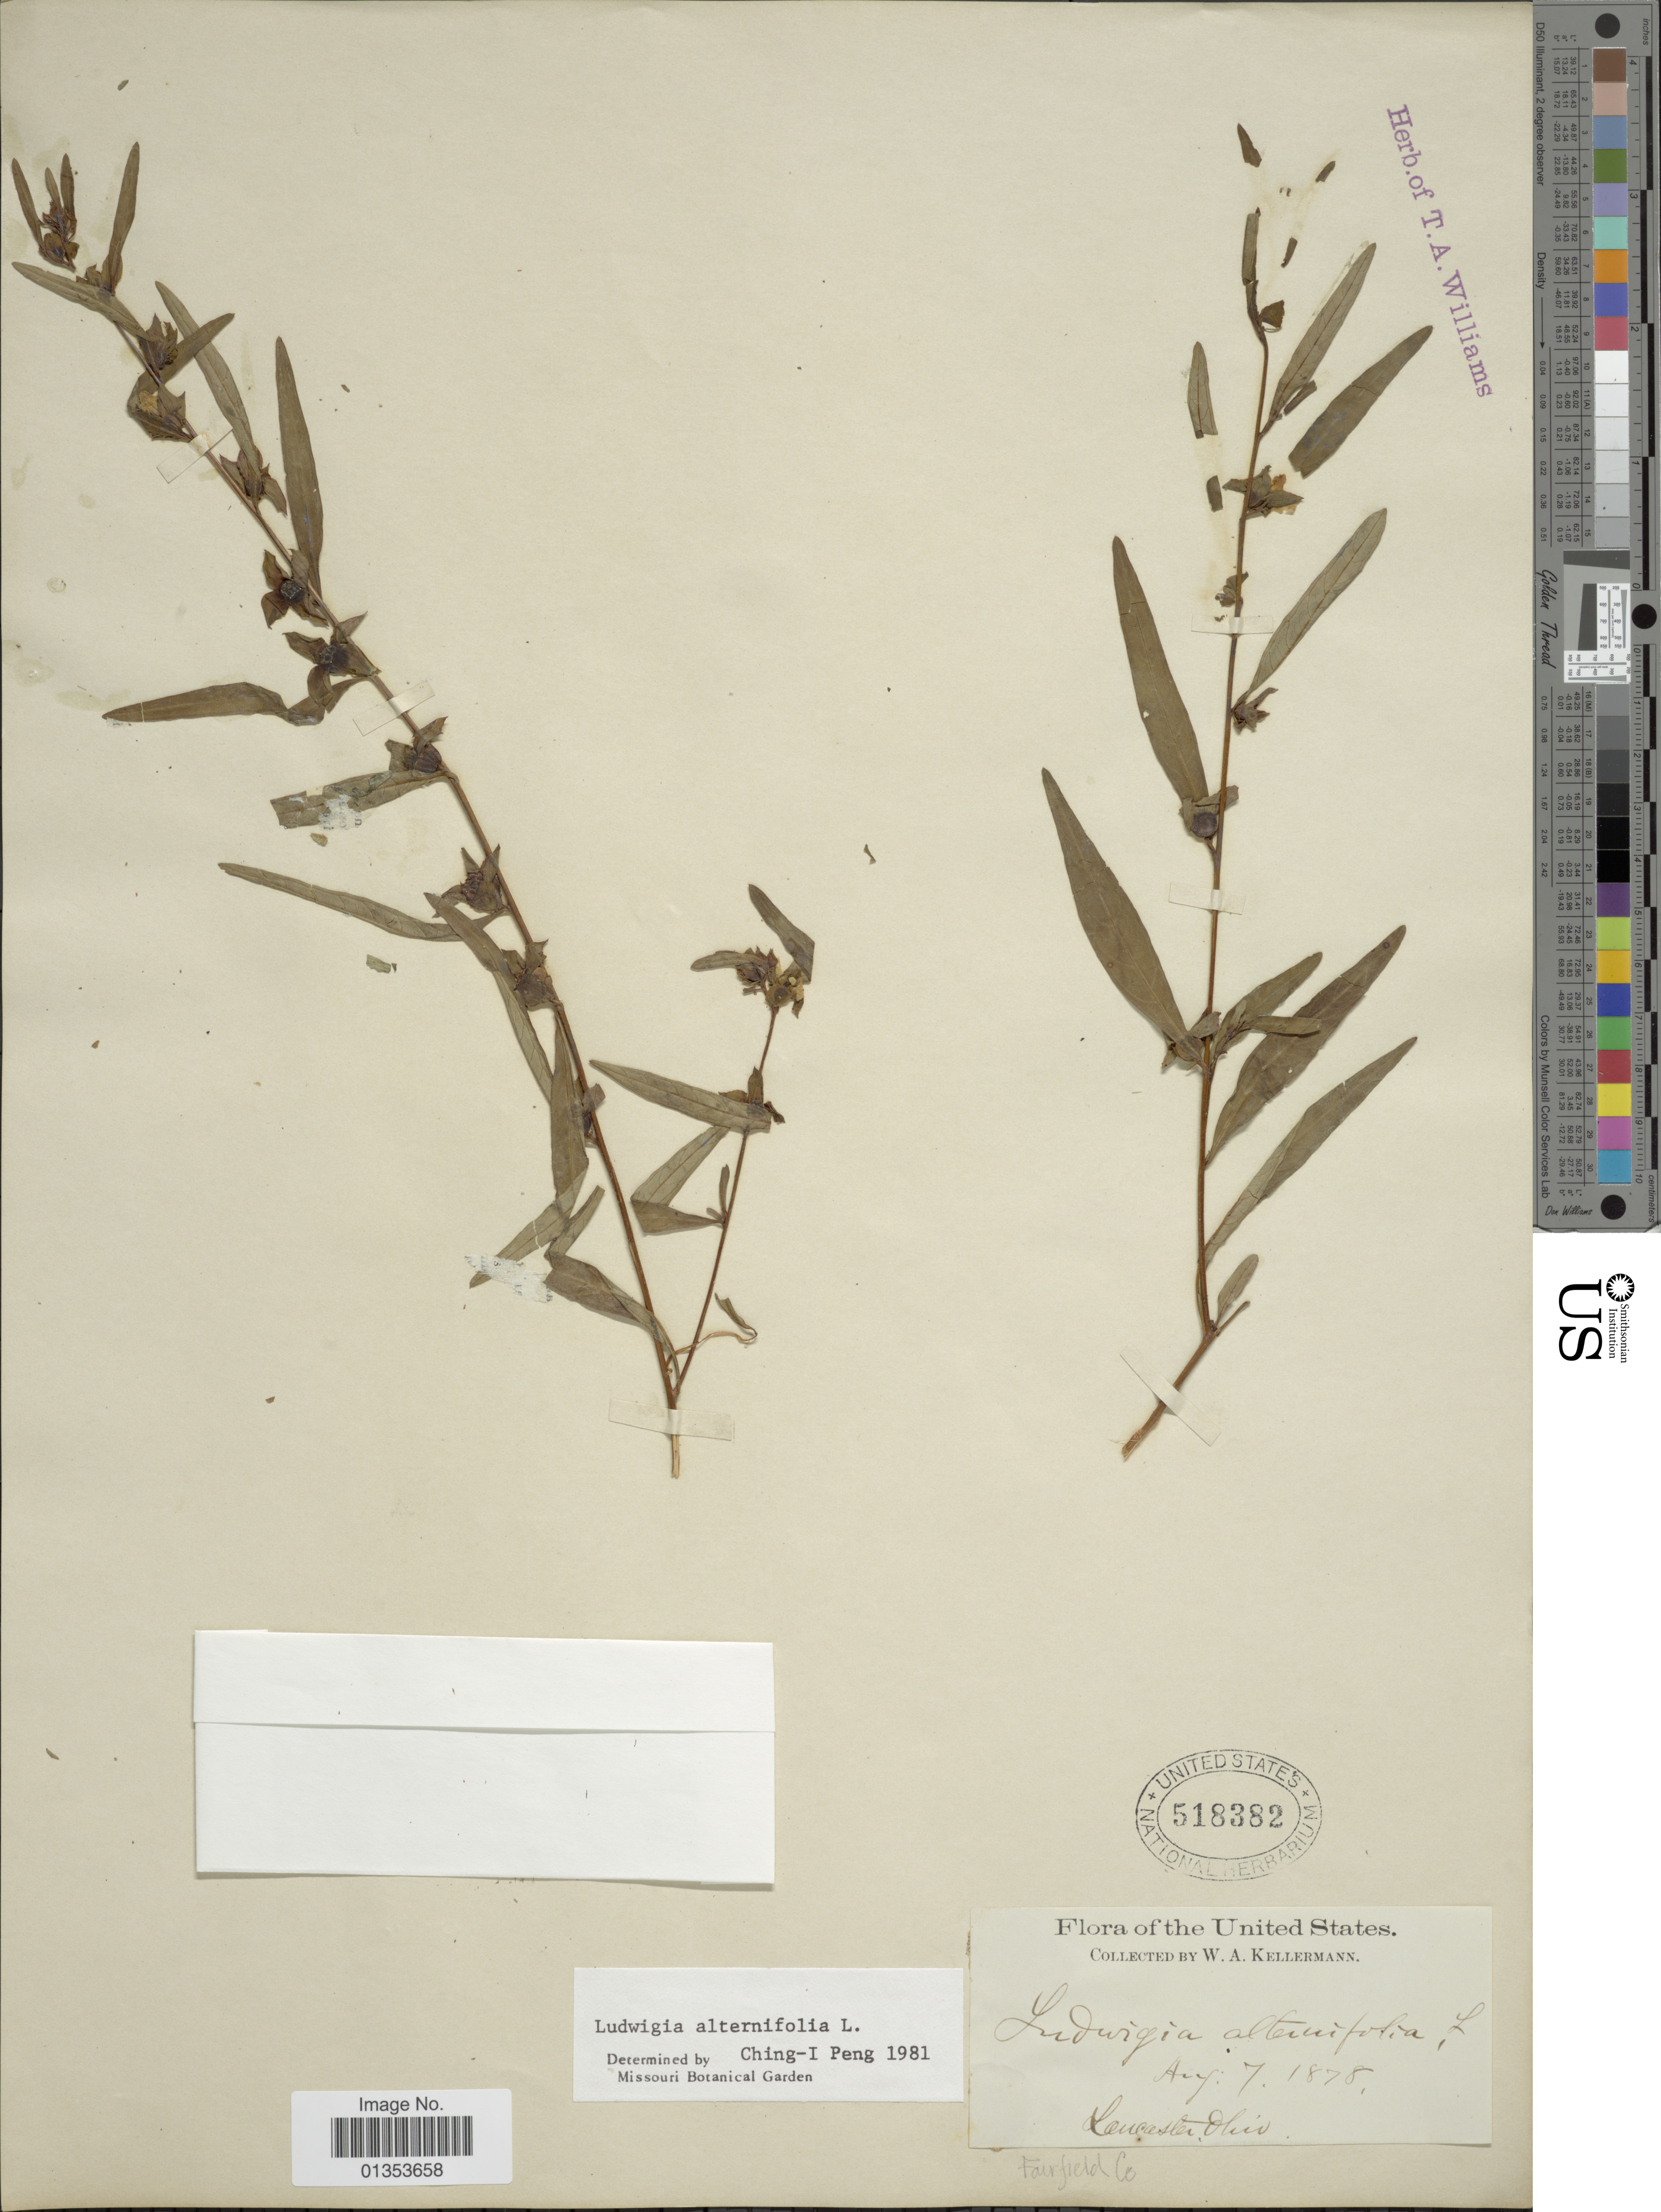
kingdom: Plantae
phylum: Tracheophyta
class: Magnoliopsida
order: Myrtales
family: Onagraceae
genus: Ludwigia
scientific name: Ludwigia alternifolia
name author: L.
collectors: W. A. Kellermann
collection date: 1878-08-07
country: United States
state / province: Ohio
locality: Lancaster, Fairfield Co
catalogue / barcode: US 518382